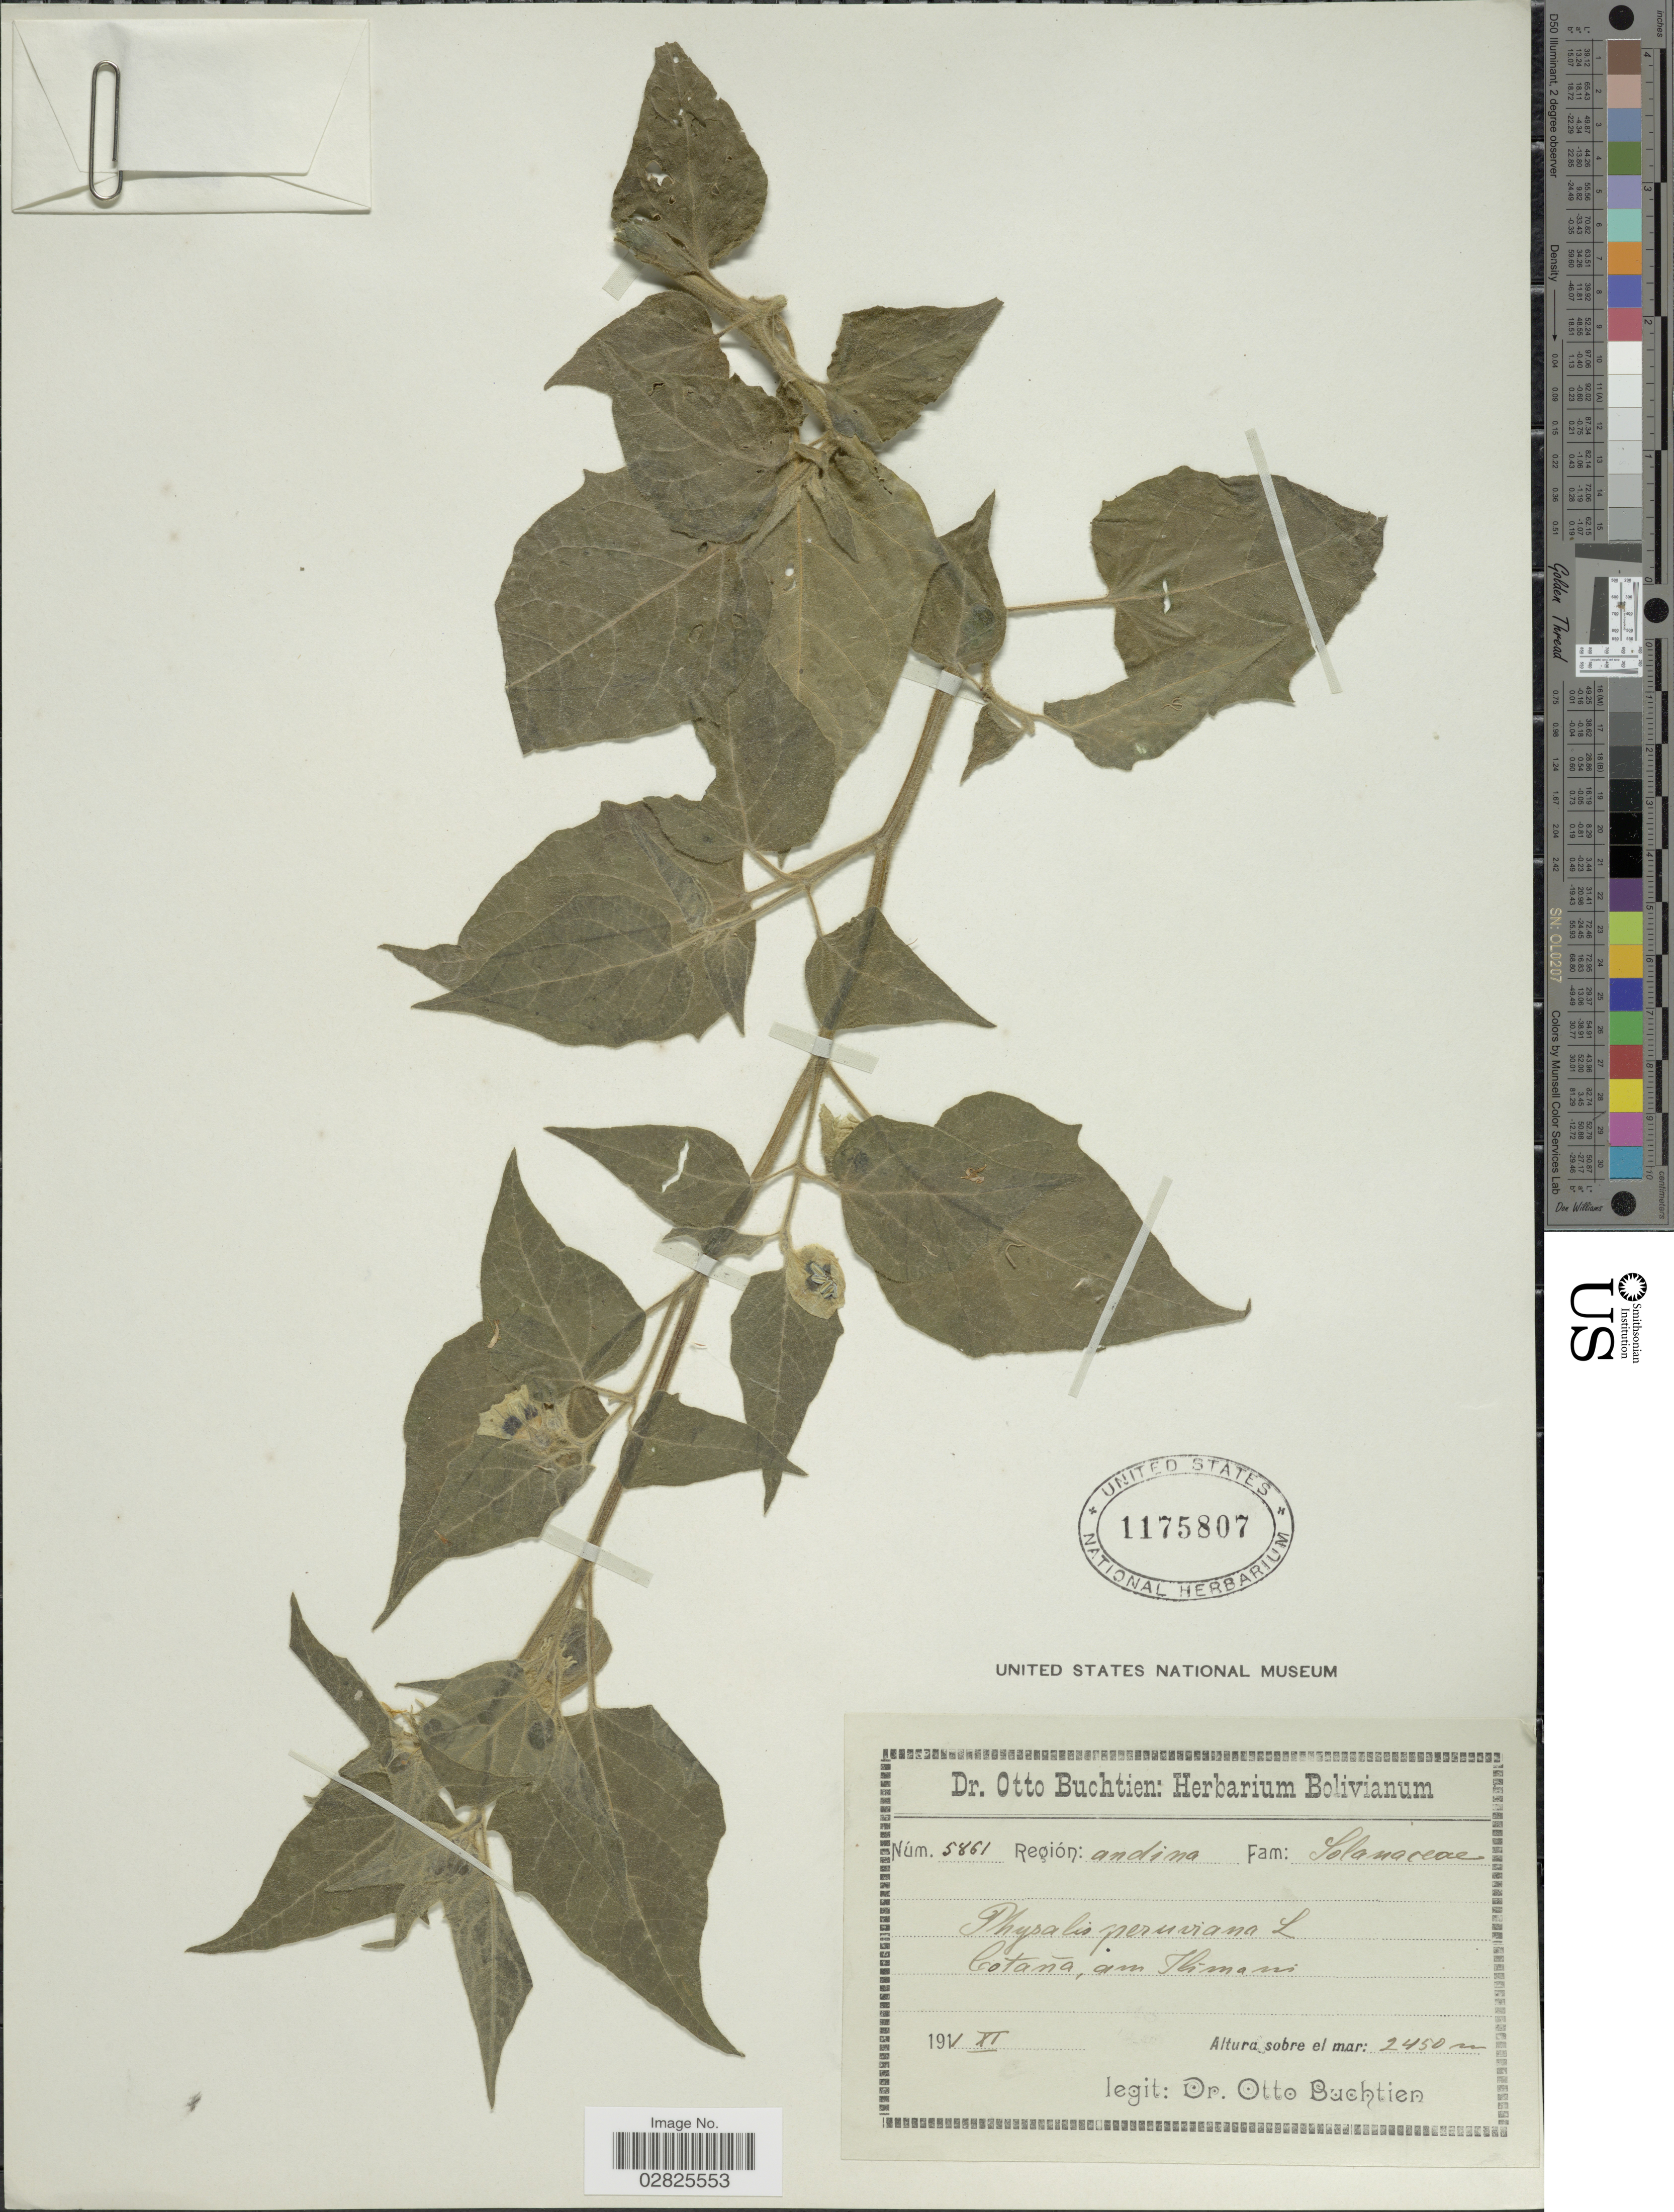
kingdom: Plantae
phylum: Tracheophyta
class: Magnoliopsida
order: Solanales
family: Solanaceae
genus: Physalis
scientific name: Physalis peruviana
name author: L.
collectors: O. Buchtien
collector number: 5861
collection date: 1911-11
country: Bolivia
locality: Cotaña, am Illimani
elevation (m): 2450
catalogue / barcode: US 1175807